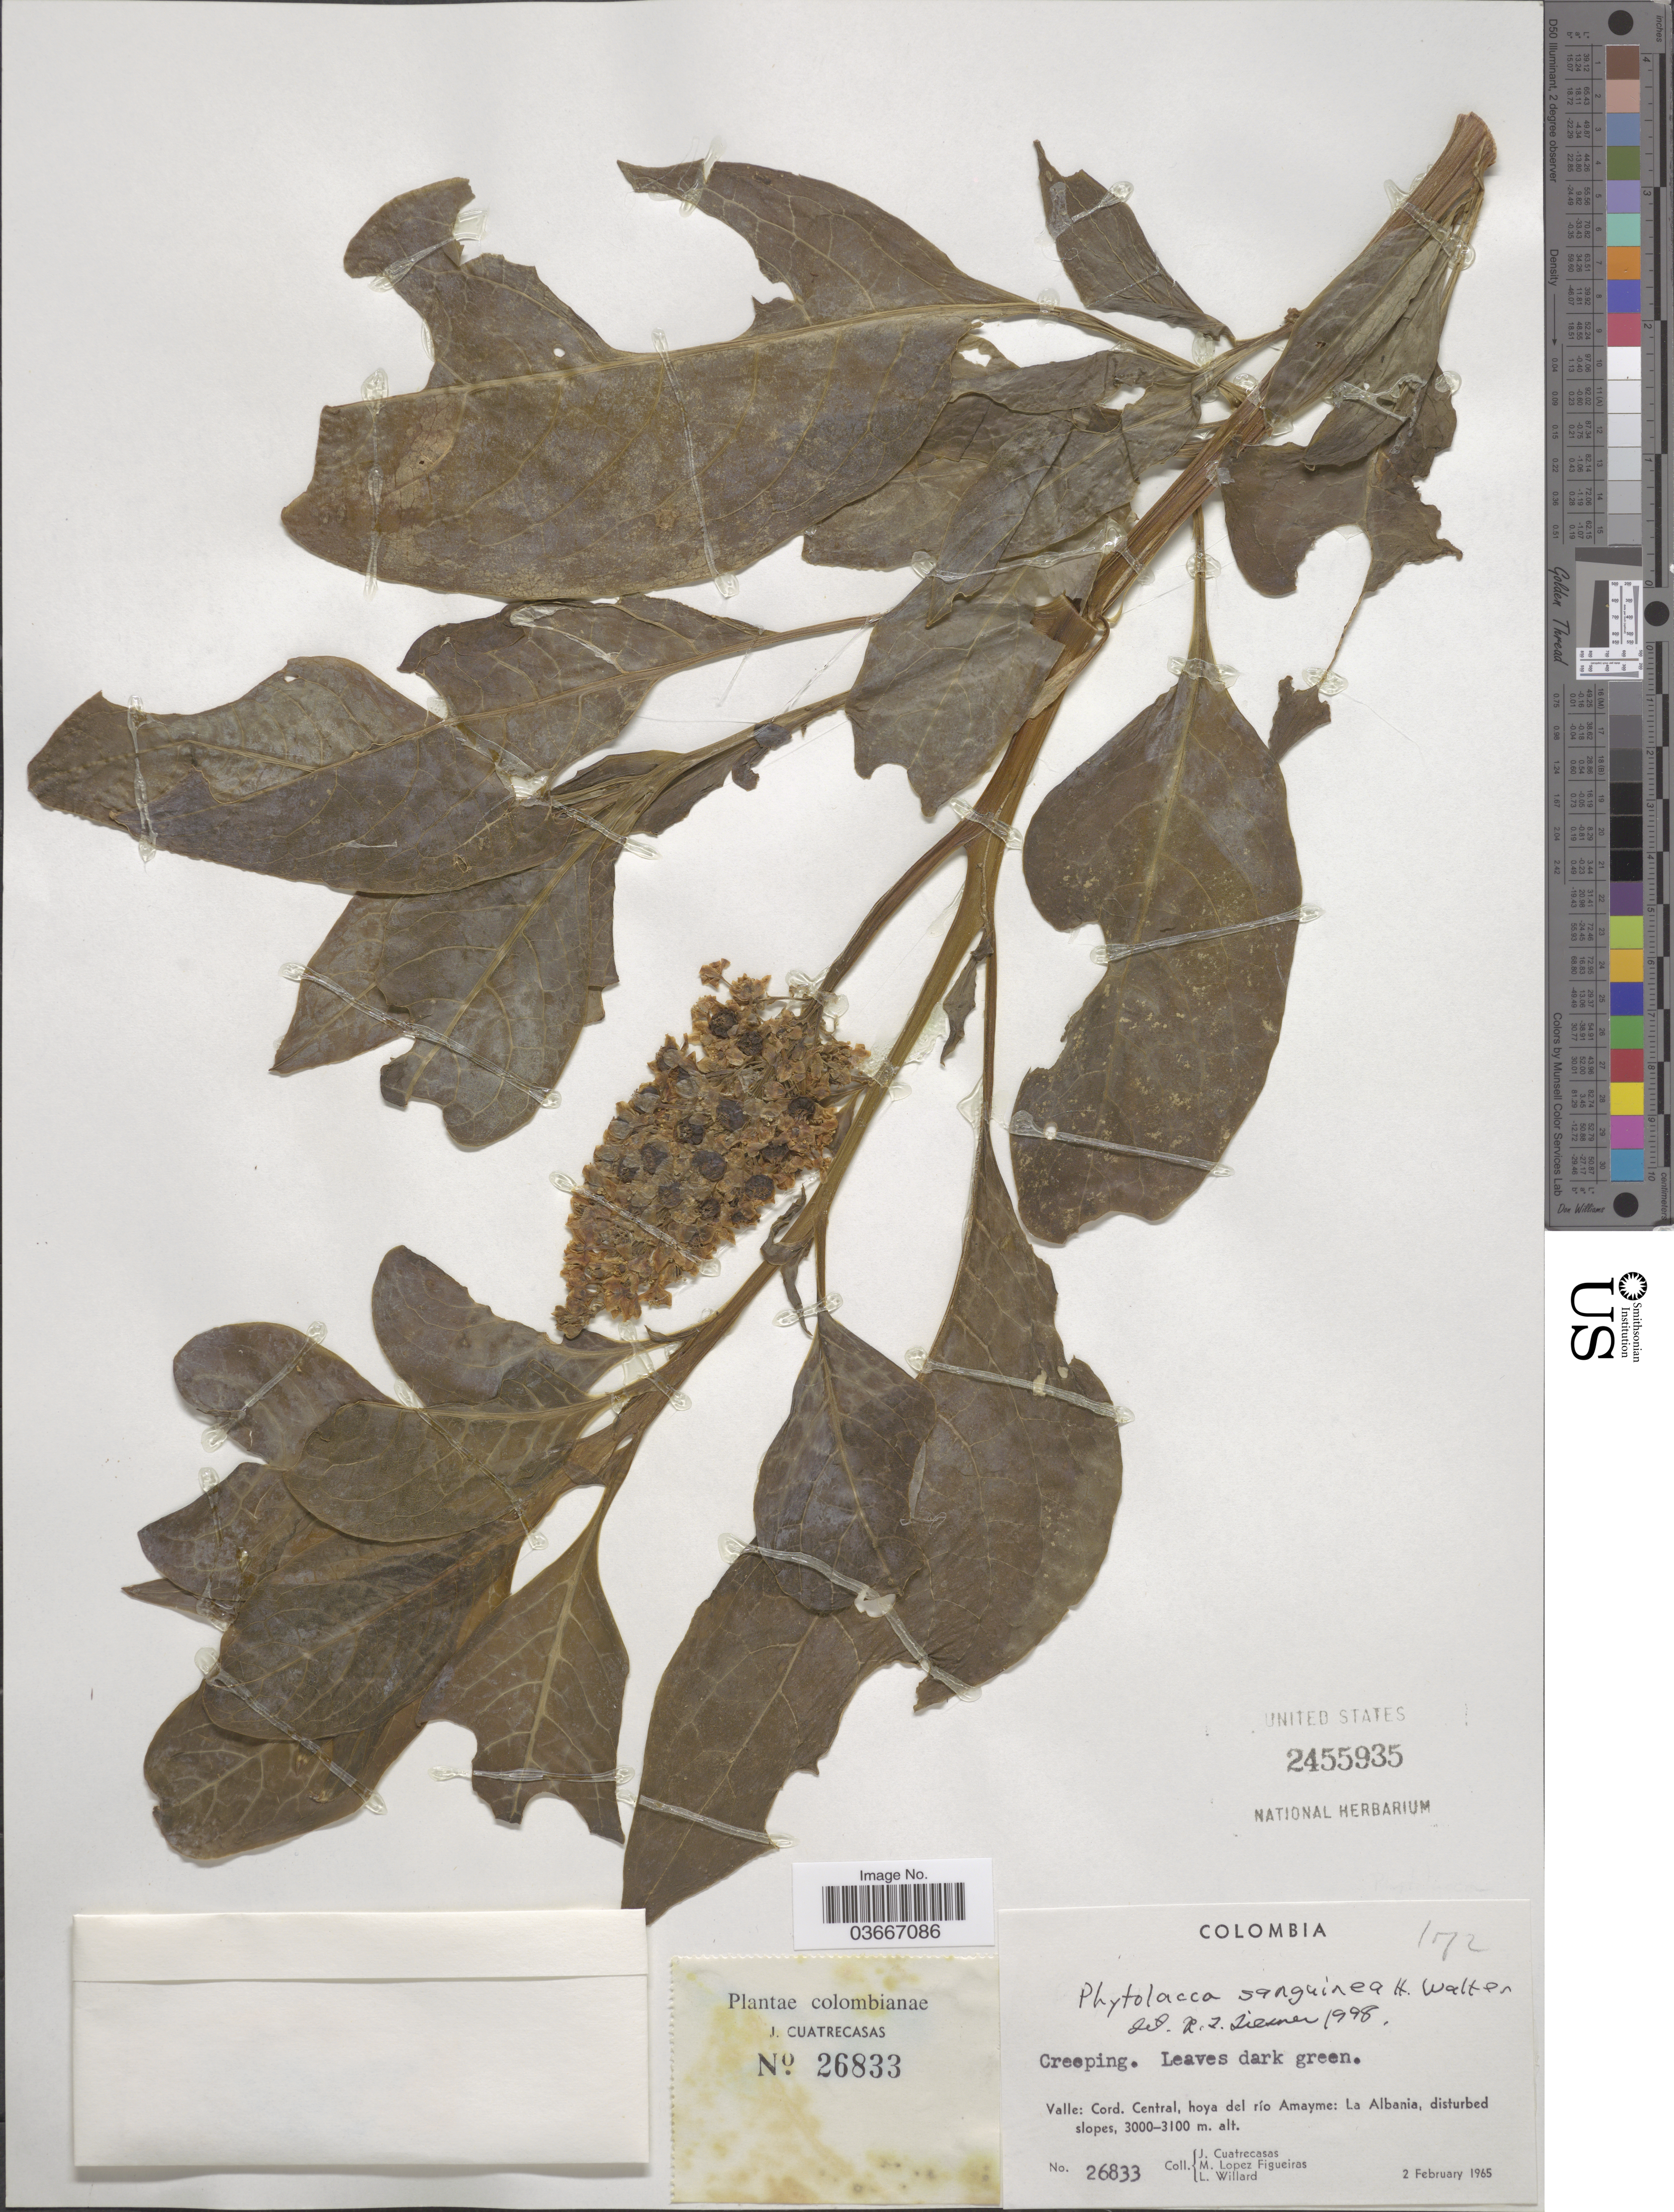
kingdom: Plantae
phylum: Tracheophyta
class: Magnoliopsida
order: Caryophyllales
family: Phytolaccaceae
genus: Phytolacca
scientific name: Phytolacca sanguinea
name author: H. Walter in Engl.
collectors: J. Cuatrecasas, M. López Figueiras & L. Willard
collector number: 26833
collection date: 1965-02-02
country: Colombia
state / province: Valle del Cauca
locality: Valle: Cord. Central, hoya del río Amayme: La Albania.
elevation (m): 3000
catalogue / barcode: US 2455935